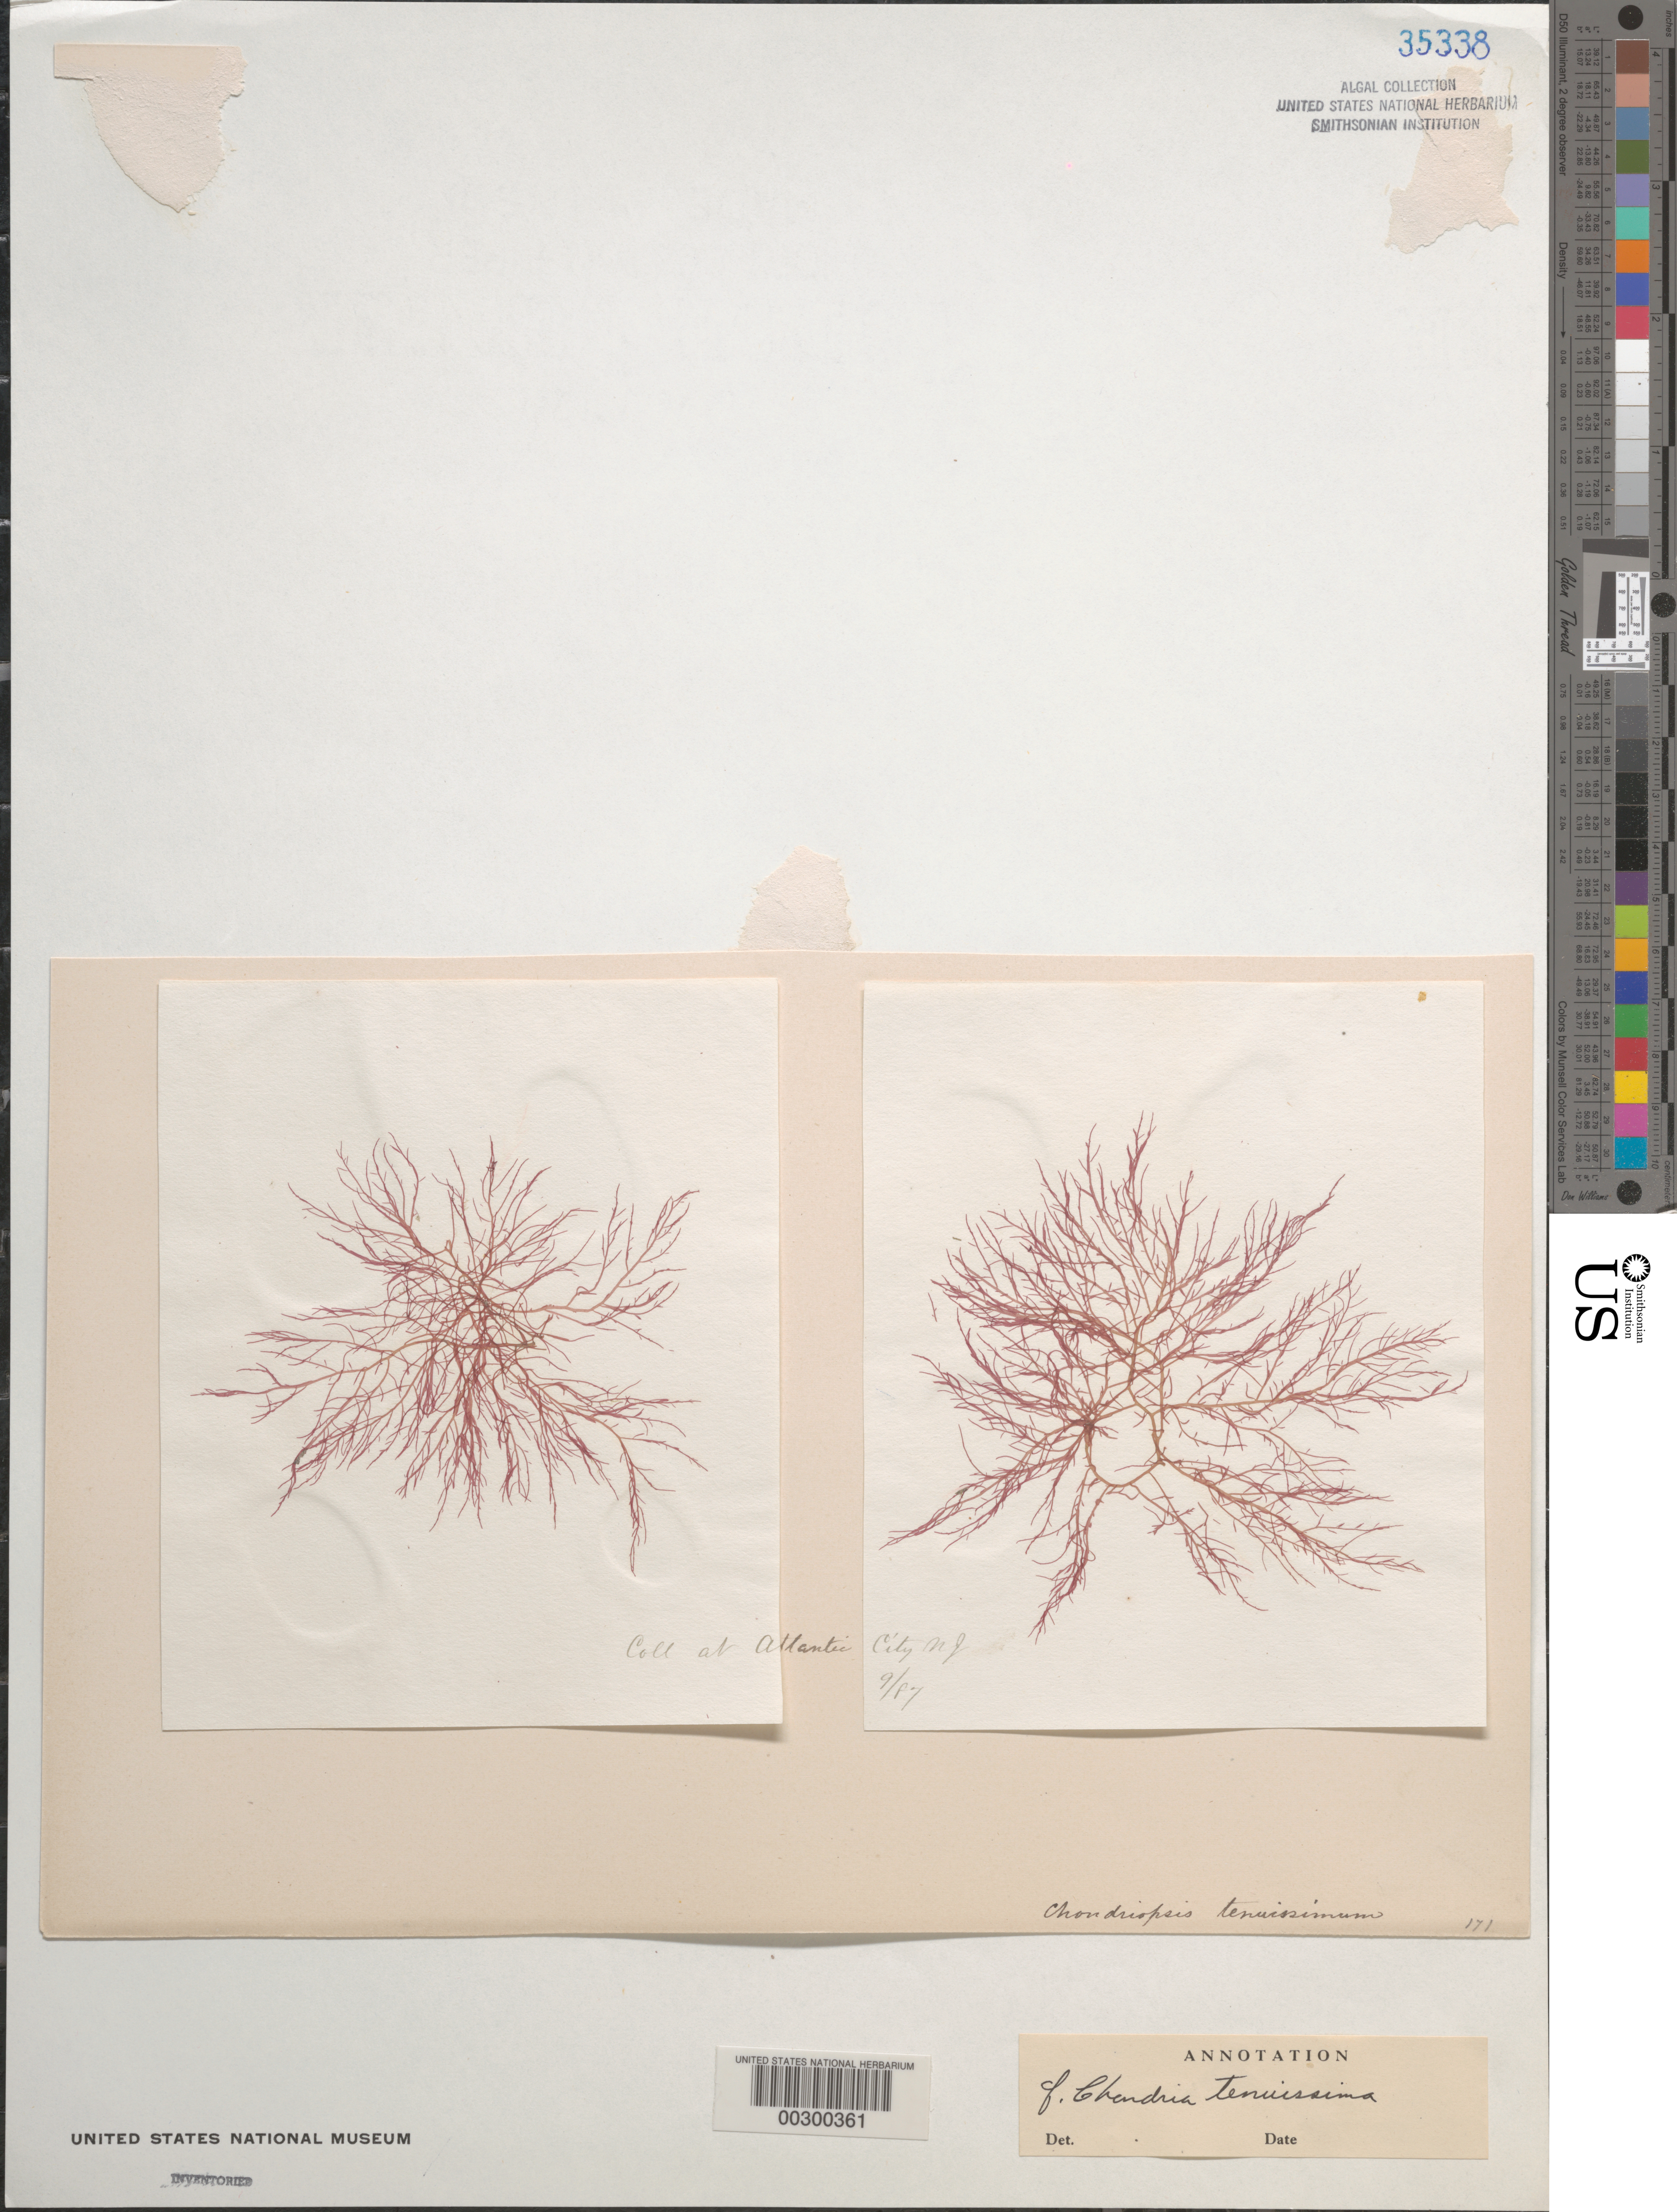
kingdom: Plantae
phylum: Rhodophyta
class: Florideophyceae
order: Ceramiales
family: Rhodomelaceae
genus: Chondria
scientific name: Chondria capillaris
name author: M.J. Wynne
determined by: Algae name updating Project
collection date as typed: Sep 1887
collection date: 1887-09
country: United States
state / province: New Jersey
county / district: Atlantic County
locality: Atlantic City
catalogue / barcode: US 35338